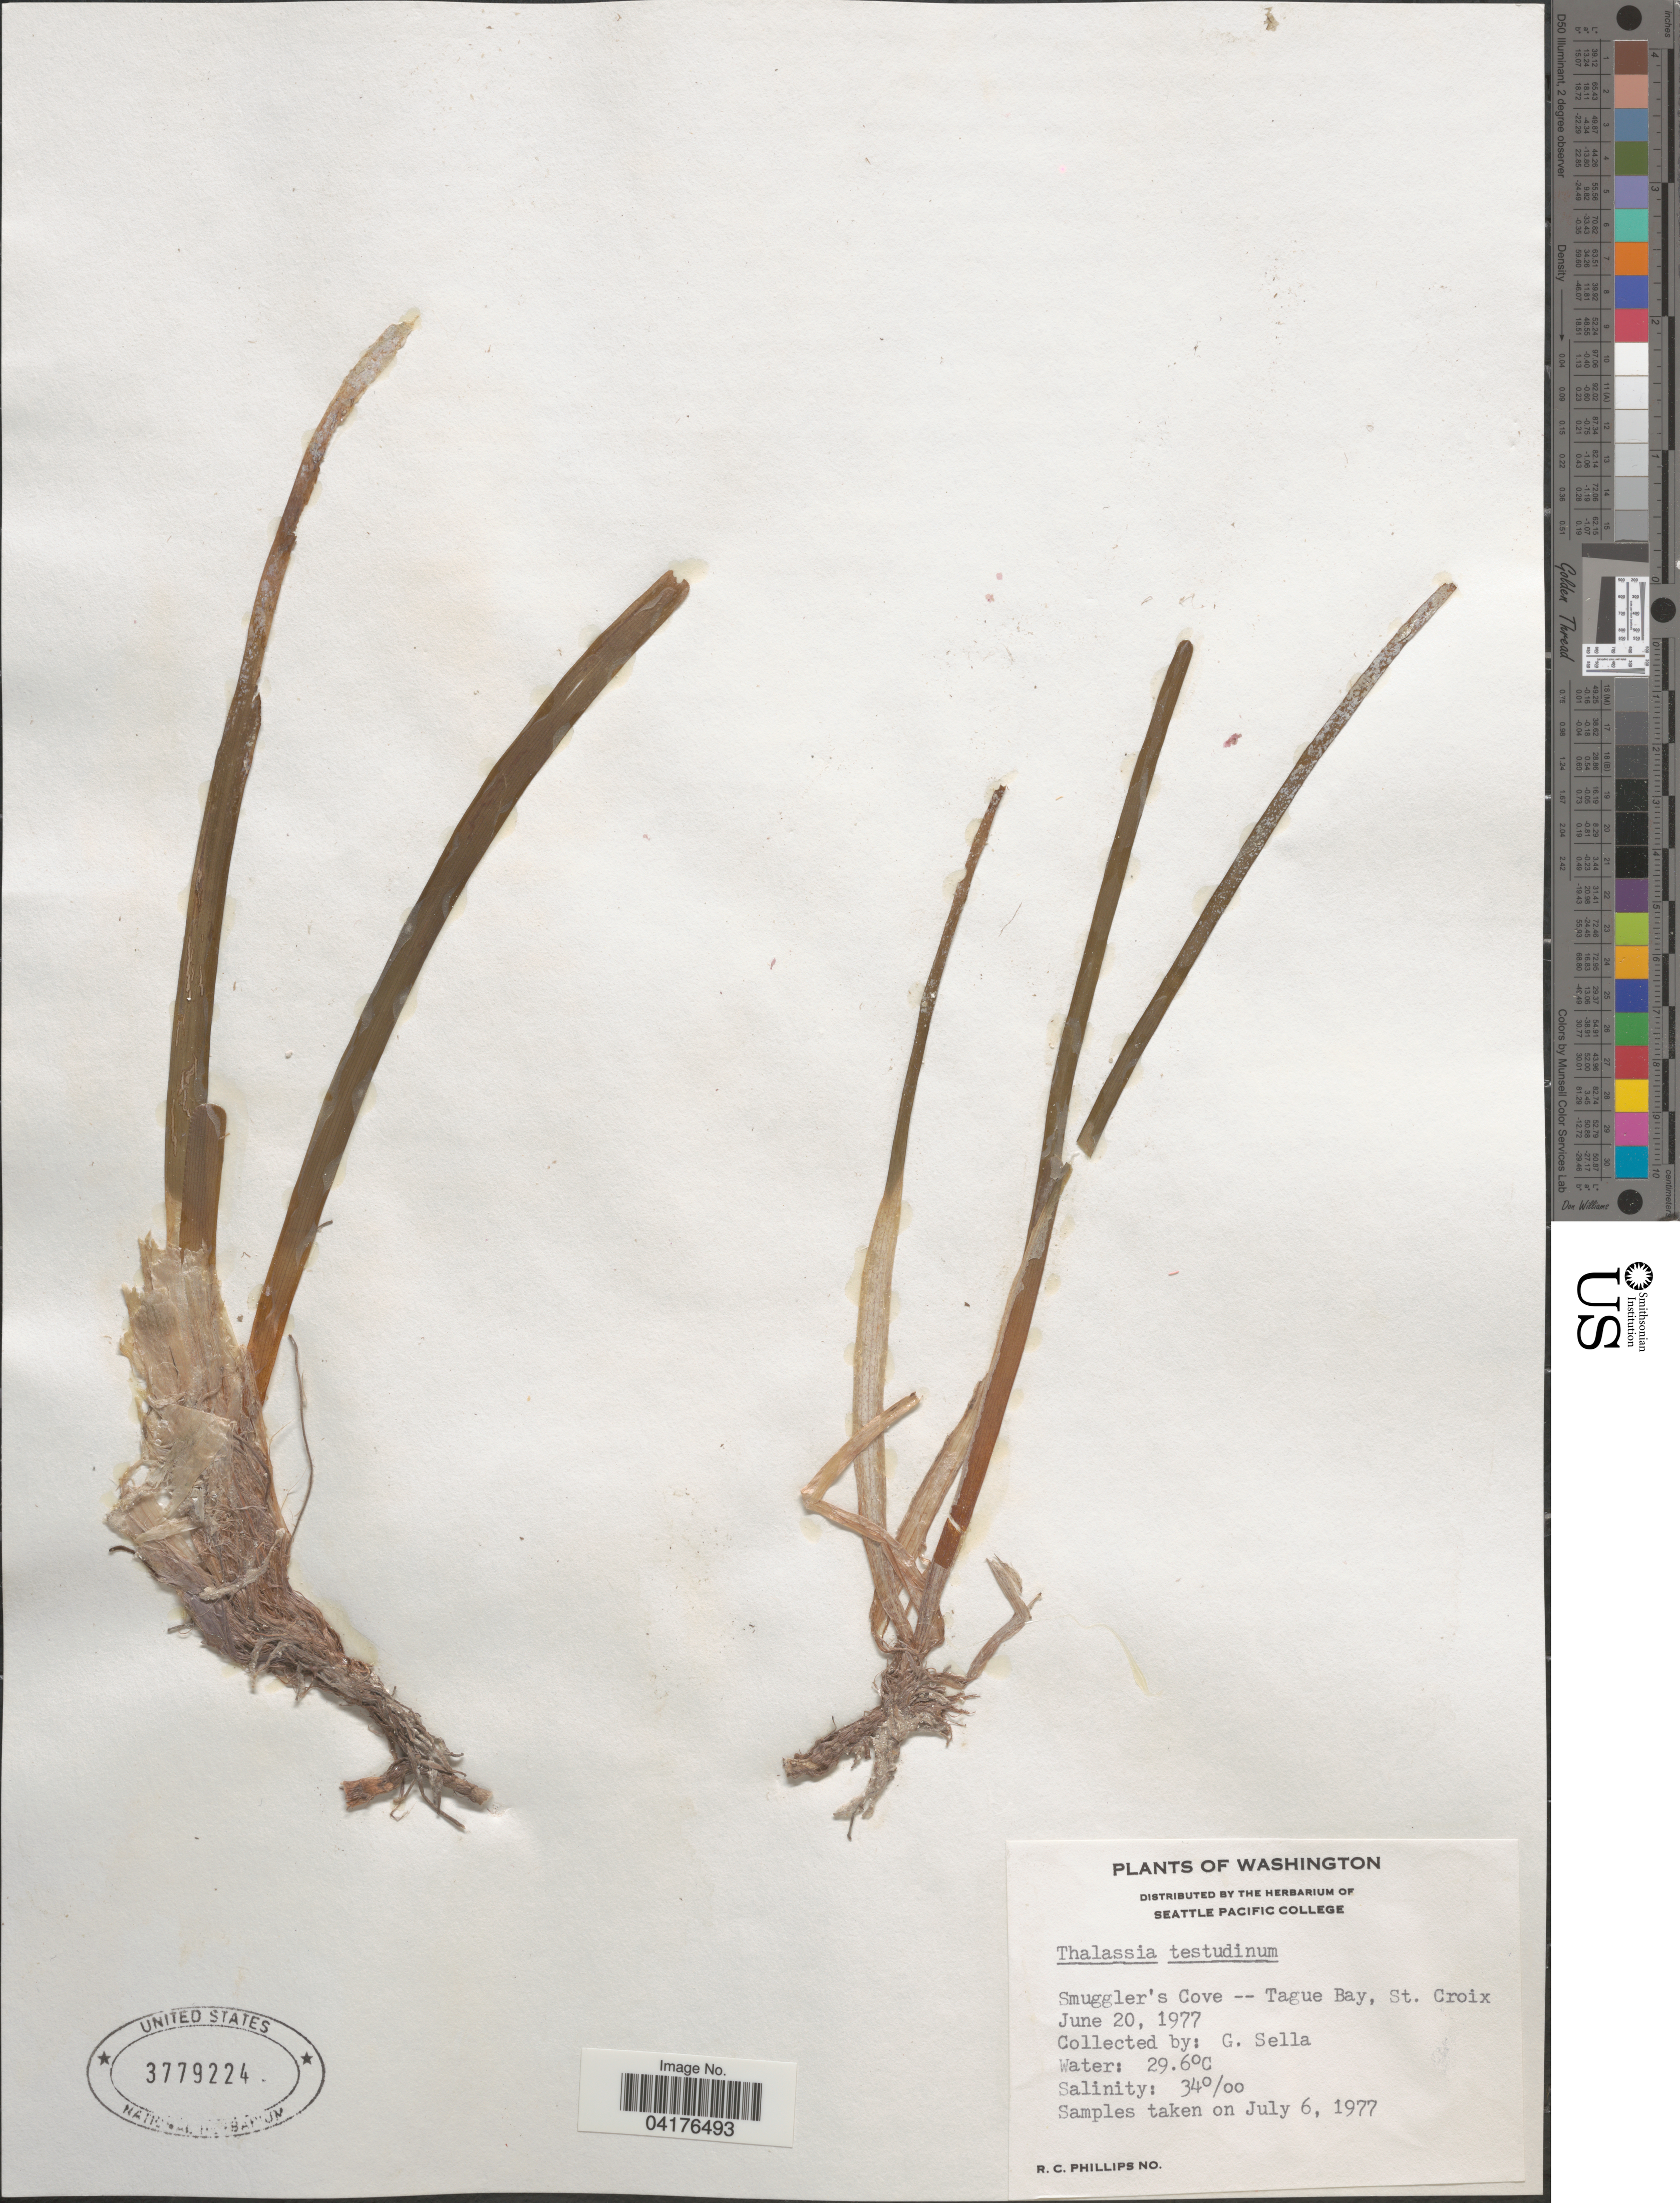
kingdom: Plantae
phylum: Tracheophyta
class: Liliopsida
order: Alismatales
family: Hydrocharitaceae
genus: Thalassia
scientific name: Thalassia testudinum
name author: Banks & Sol. ex K.D. Koenig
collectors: G. Sella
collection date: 1977-06-20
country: U.S. Virgin Islands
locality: Smuggler's Cove -- Tague Bay, St. Croix.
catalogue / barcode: US 3779224